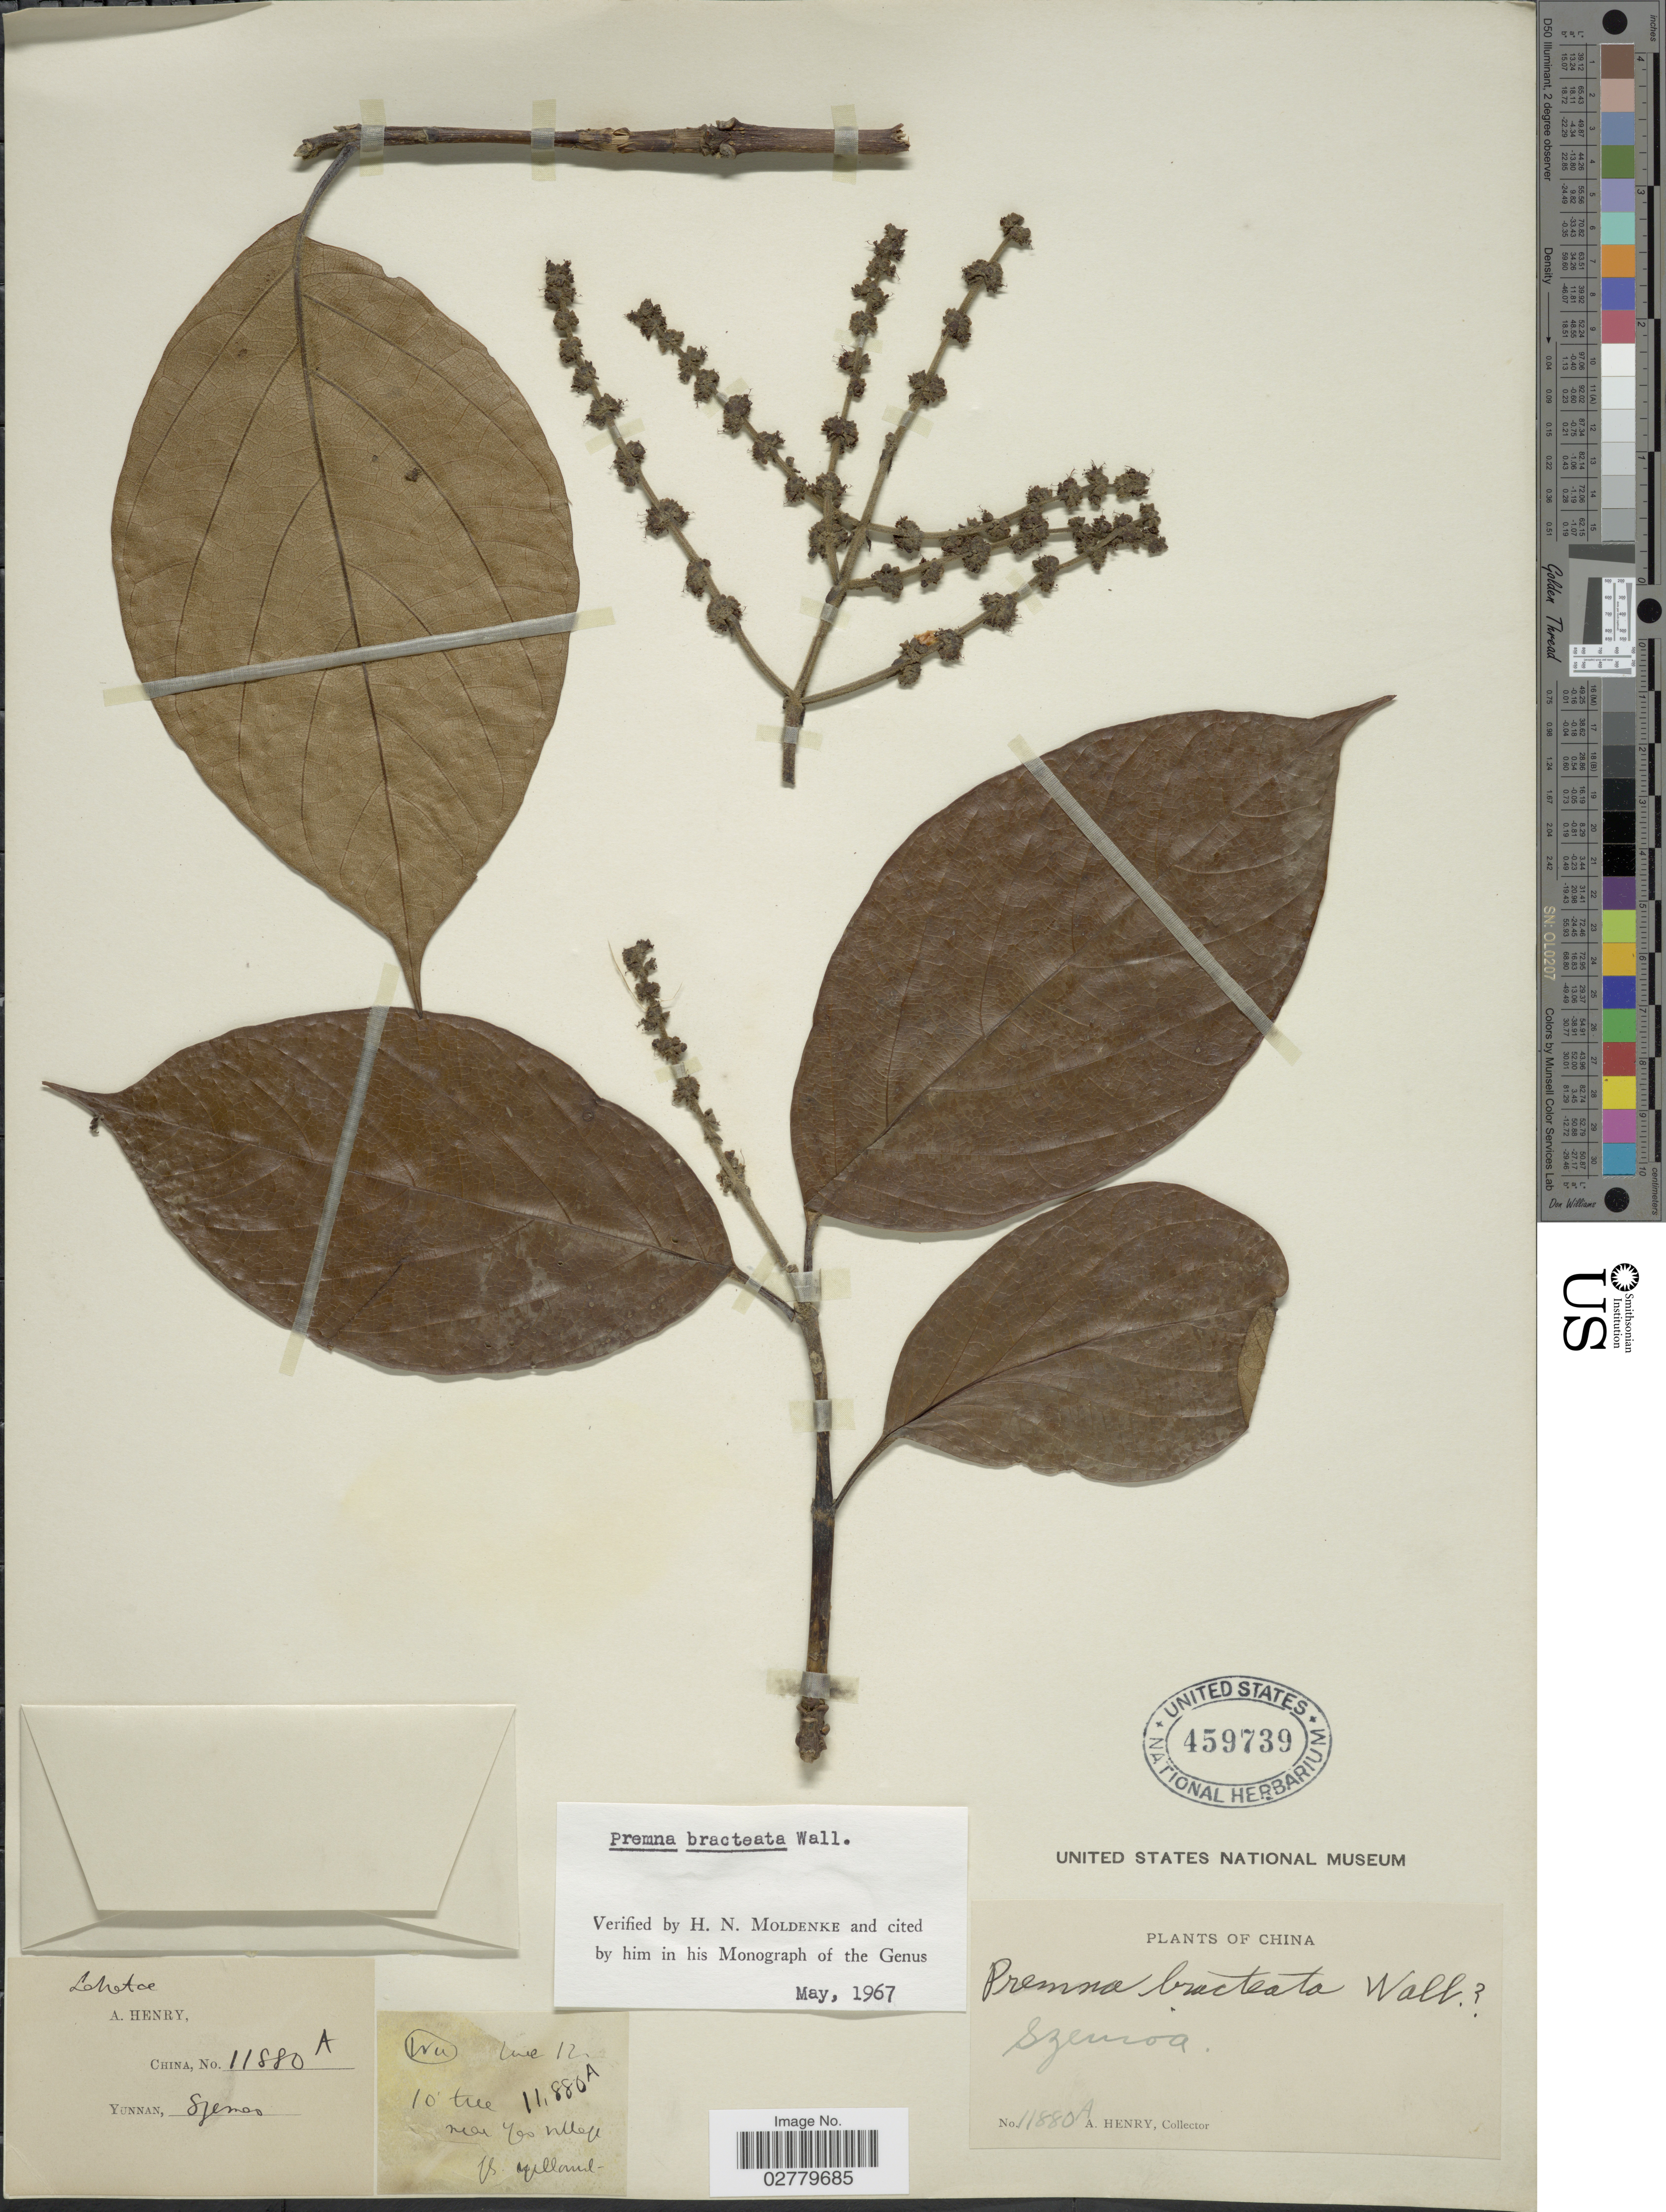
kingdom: Plantae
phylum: Tracheophyta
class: Magnoliopsida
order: Lamiales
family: Lamiaceae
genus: Premna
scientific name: Premna bracteata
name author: Wall. ex C.B. Clarke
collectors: A. Henry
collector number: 11880 A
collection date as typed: Transcribed d/m/y: /3/12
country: China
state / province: Yunnan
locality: Szemoa. Near Yao village. Wu.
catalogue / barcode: US 459739